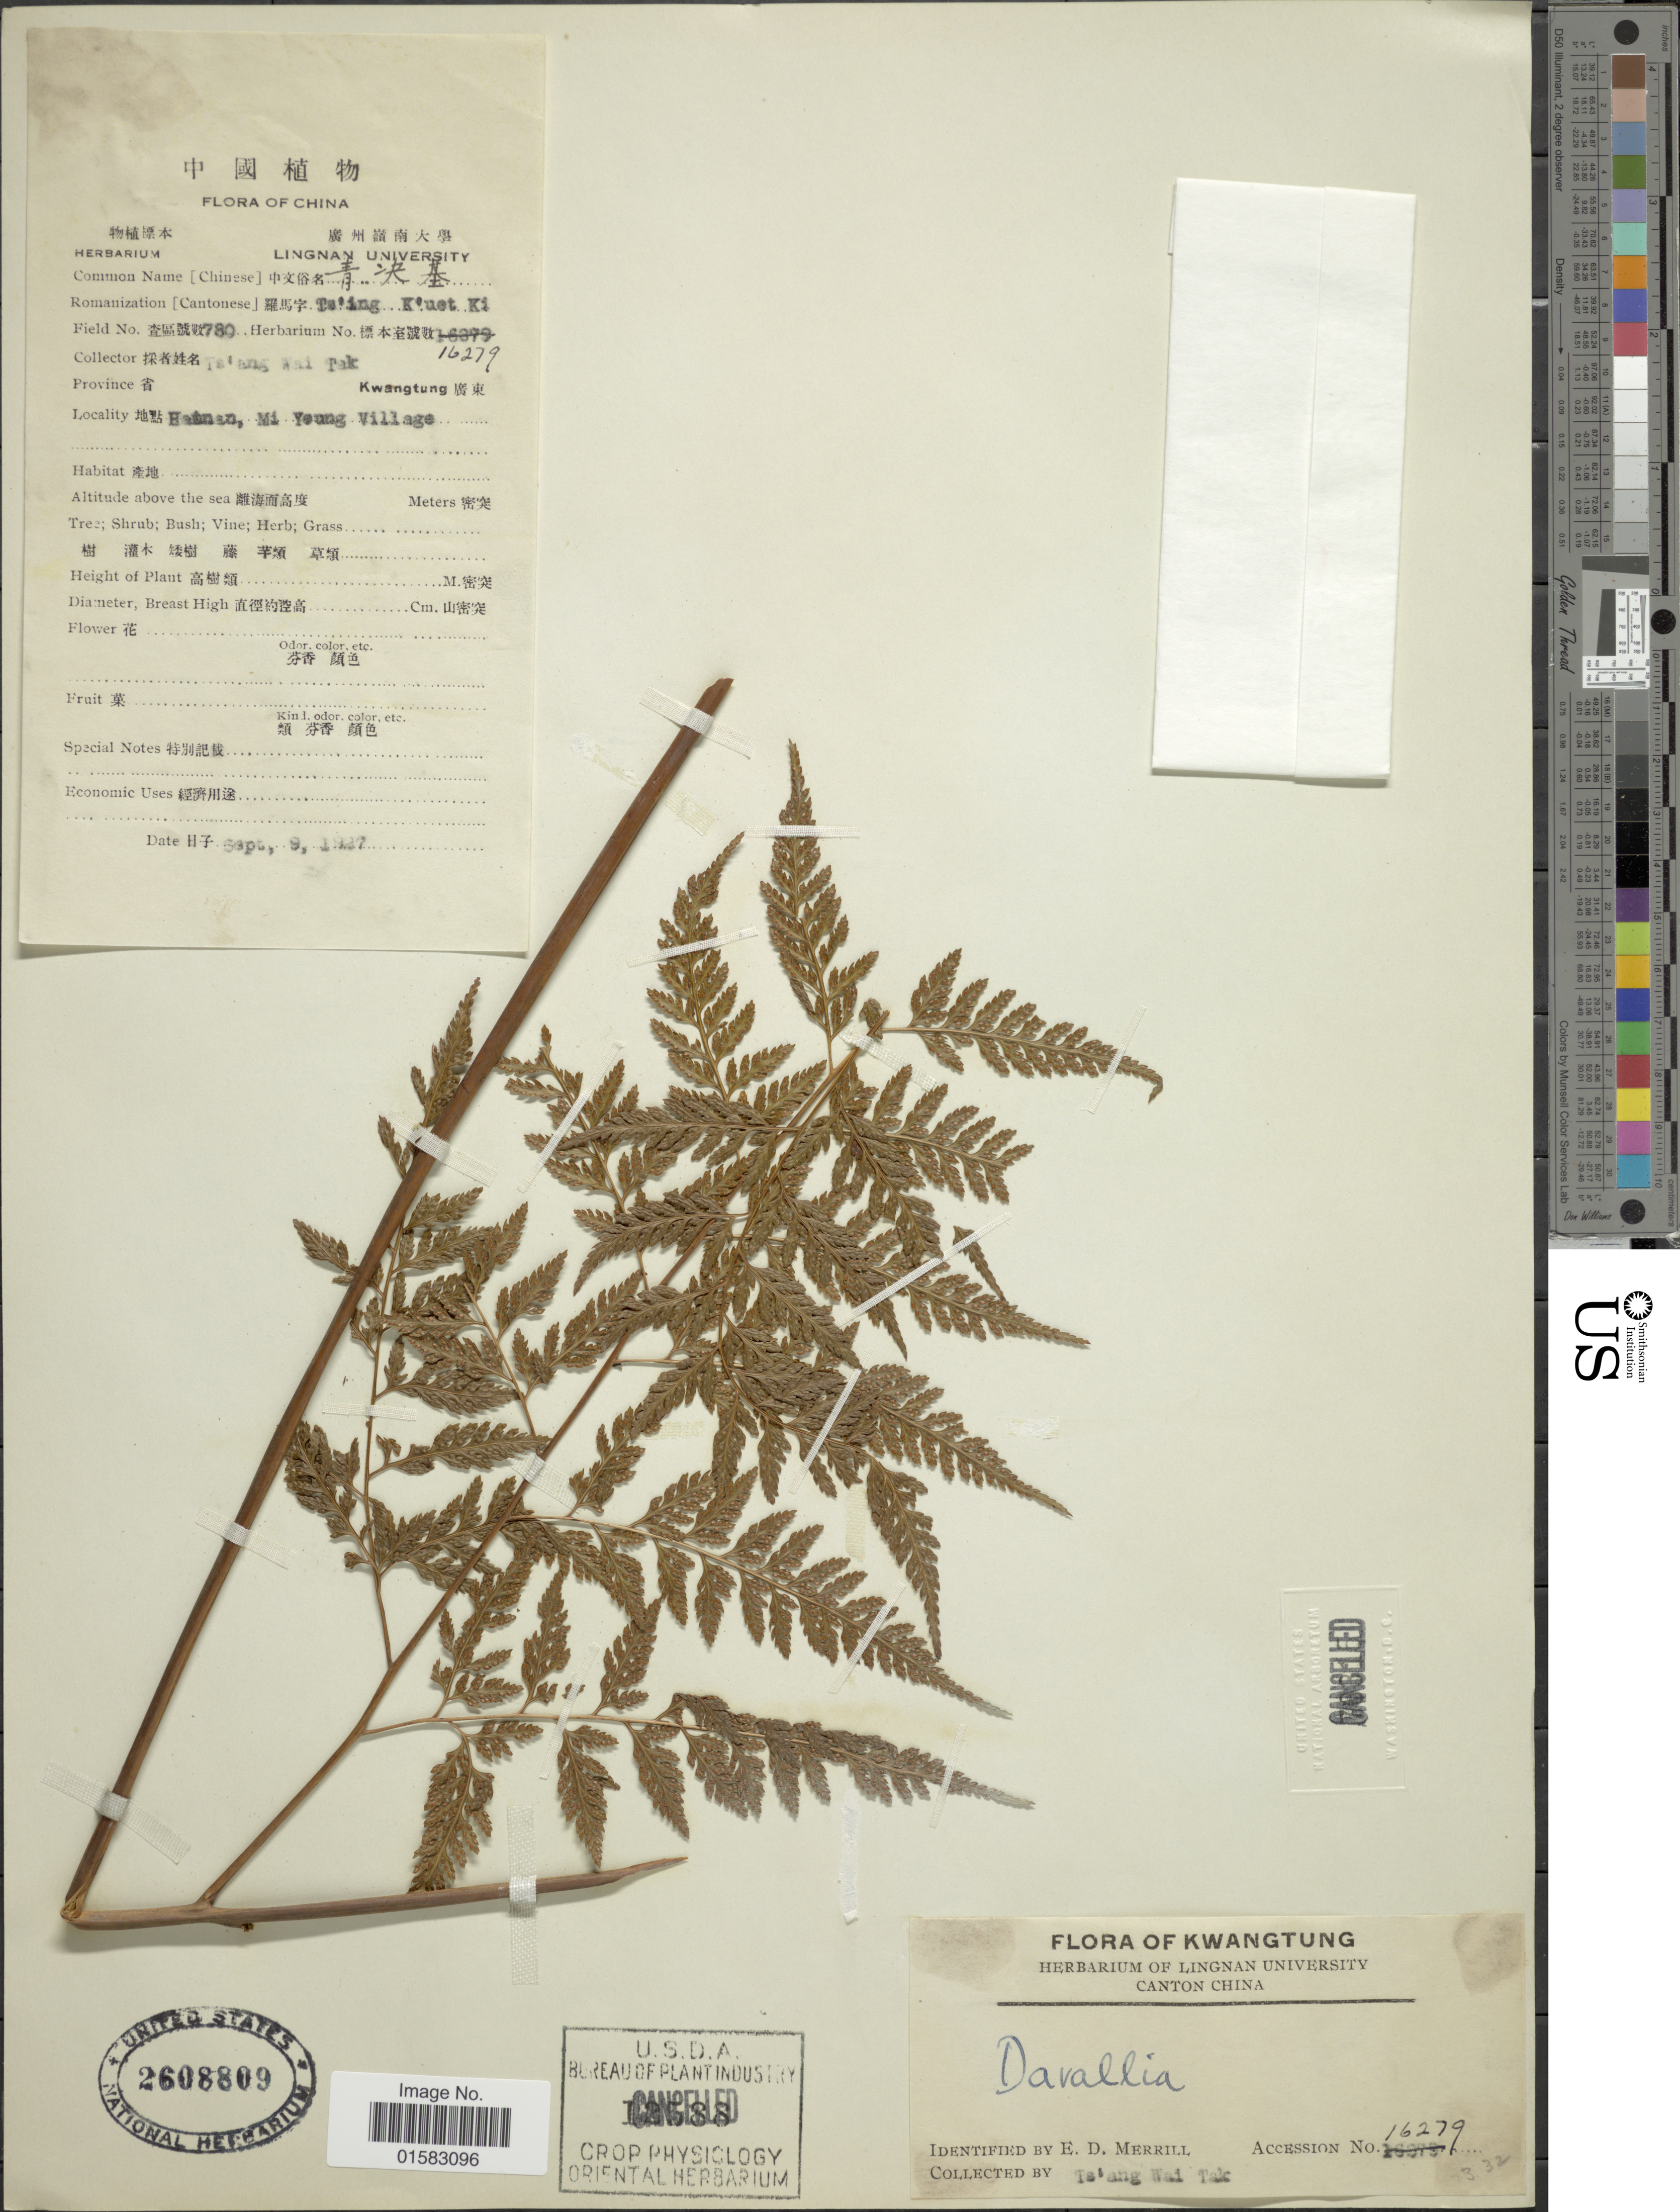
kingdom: Plantae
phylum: Tracheophyta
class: Polypodiopsida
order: Polypodiales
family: Davalliaceae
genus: Davallia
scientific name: Davallia sp.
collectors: W. T. Tsang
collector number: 789/16279*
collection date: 1927-09-09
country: China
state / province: Guangdong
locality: Kwangtung, Hsienson, Mi Yeung Village [interpreted]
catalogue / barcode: US 2608809